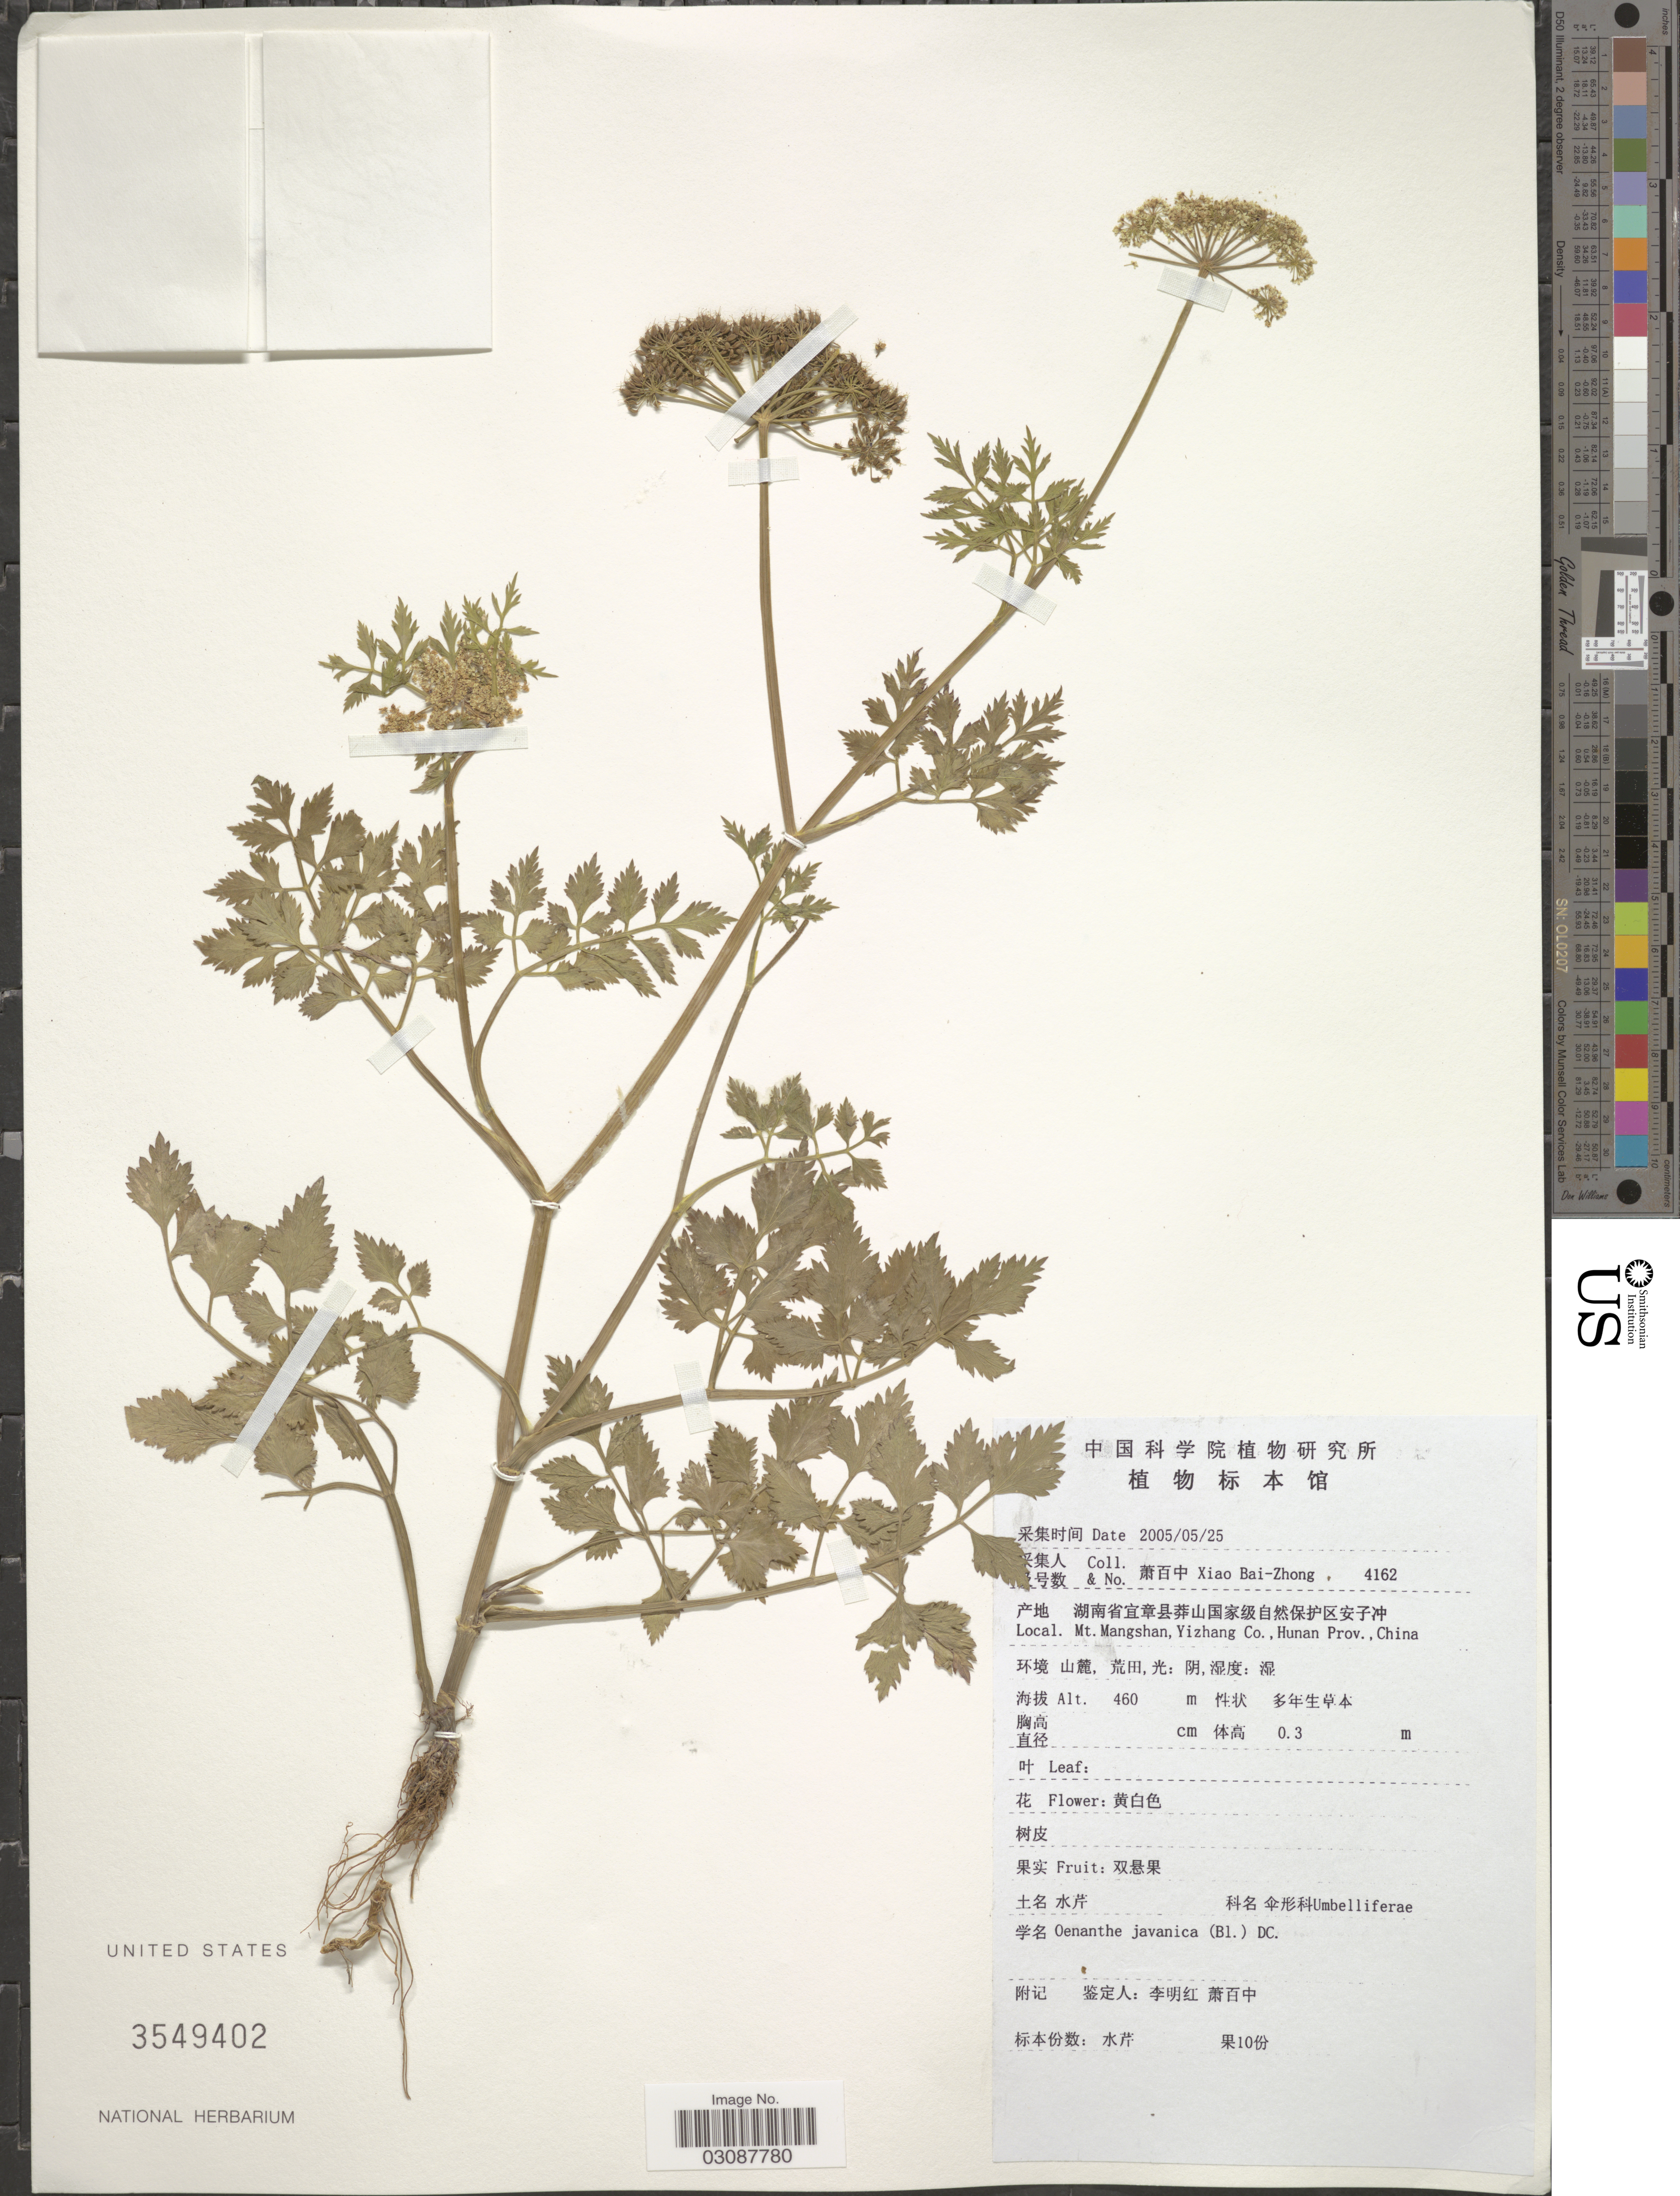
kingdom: Plantae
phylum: Tracheophyta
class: Magnoliopsida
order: Apiales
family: Apiaceae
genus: Oenanthe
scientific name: Oenanthe javanica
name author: (Blume) DC.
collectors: B. Z. Xiao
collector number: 4162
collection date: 2005-05-25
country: China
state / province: Hunan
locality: Mt. Mangshan, Yizhang Co., Hunan Prov., China.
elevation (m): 460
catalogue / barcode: US 3549402